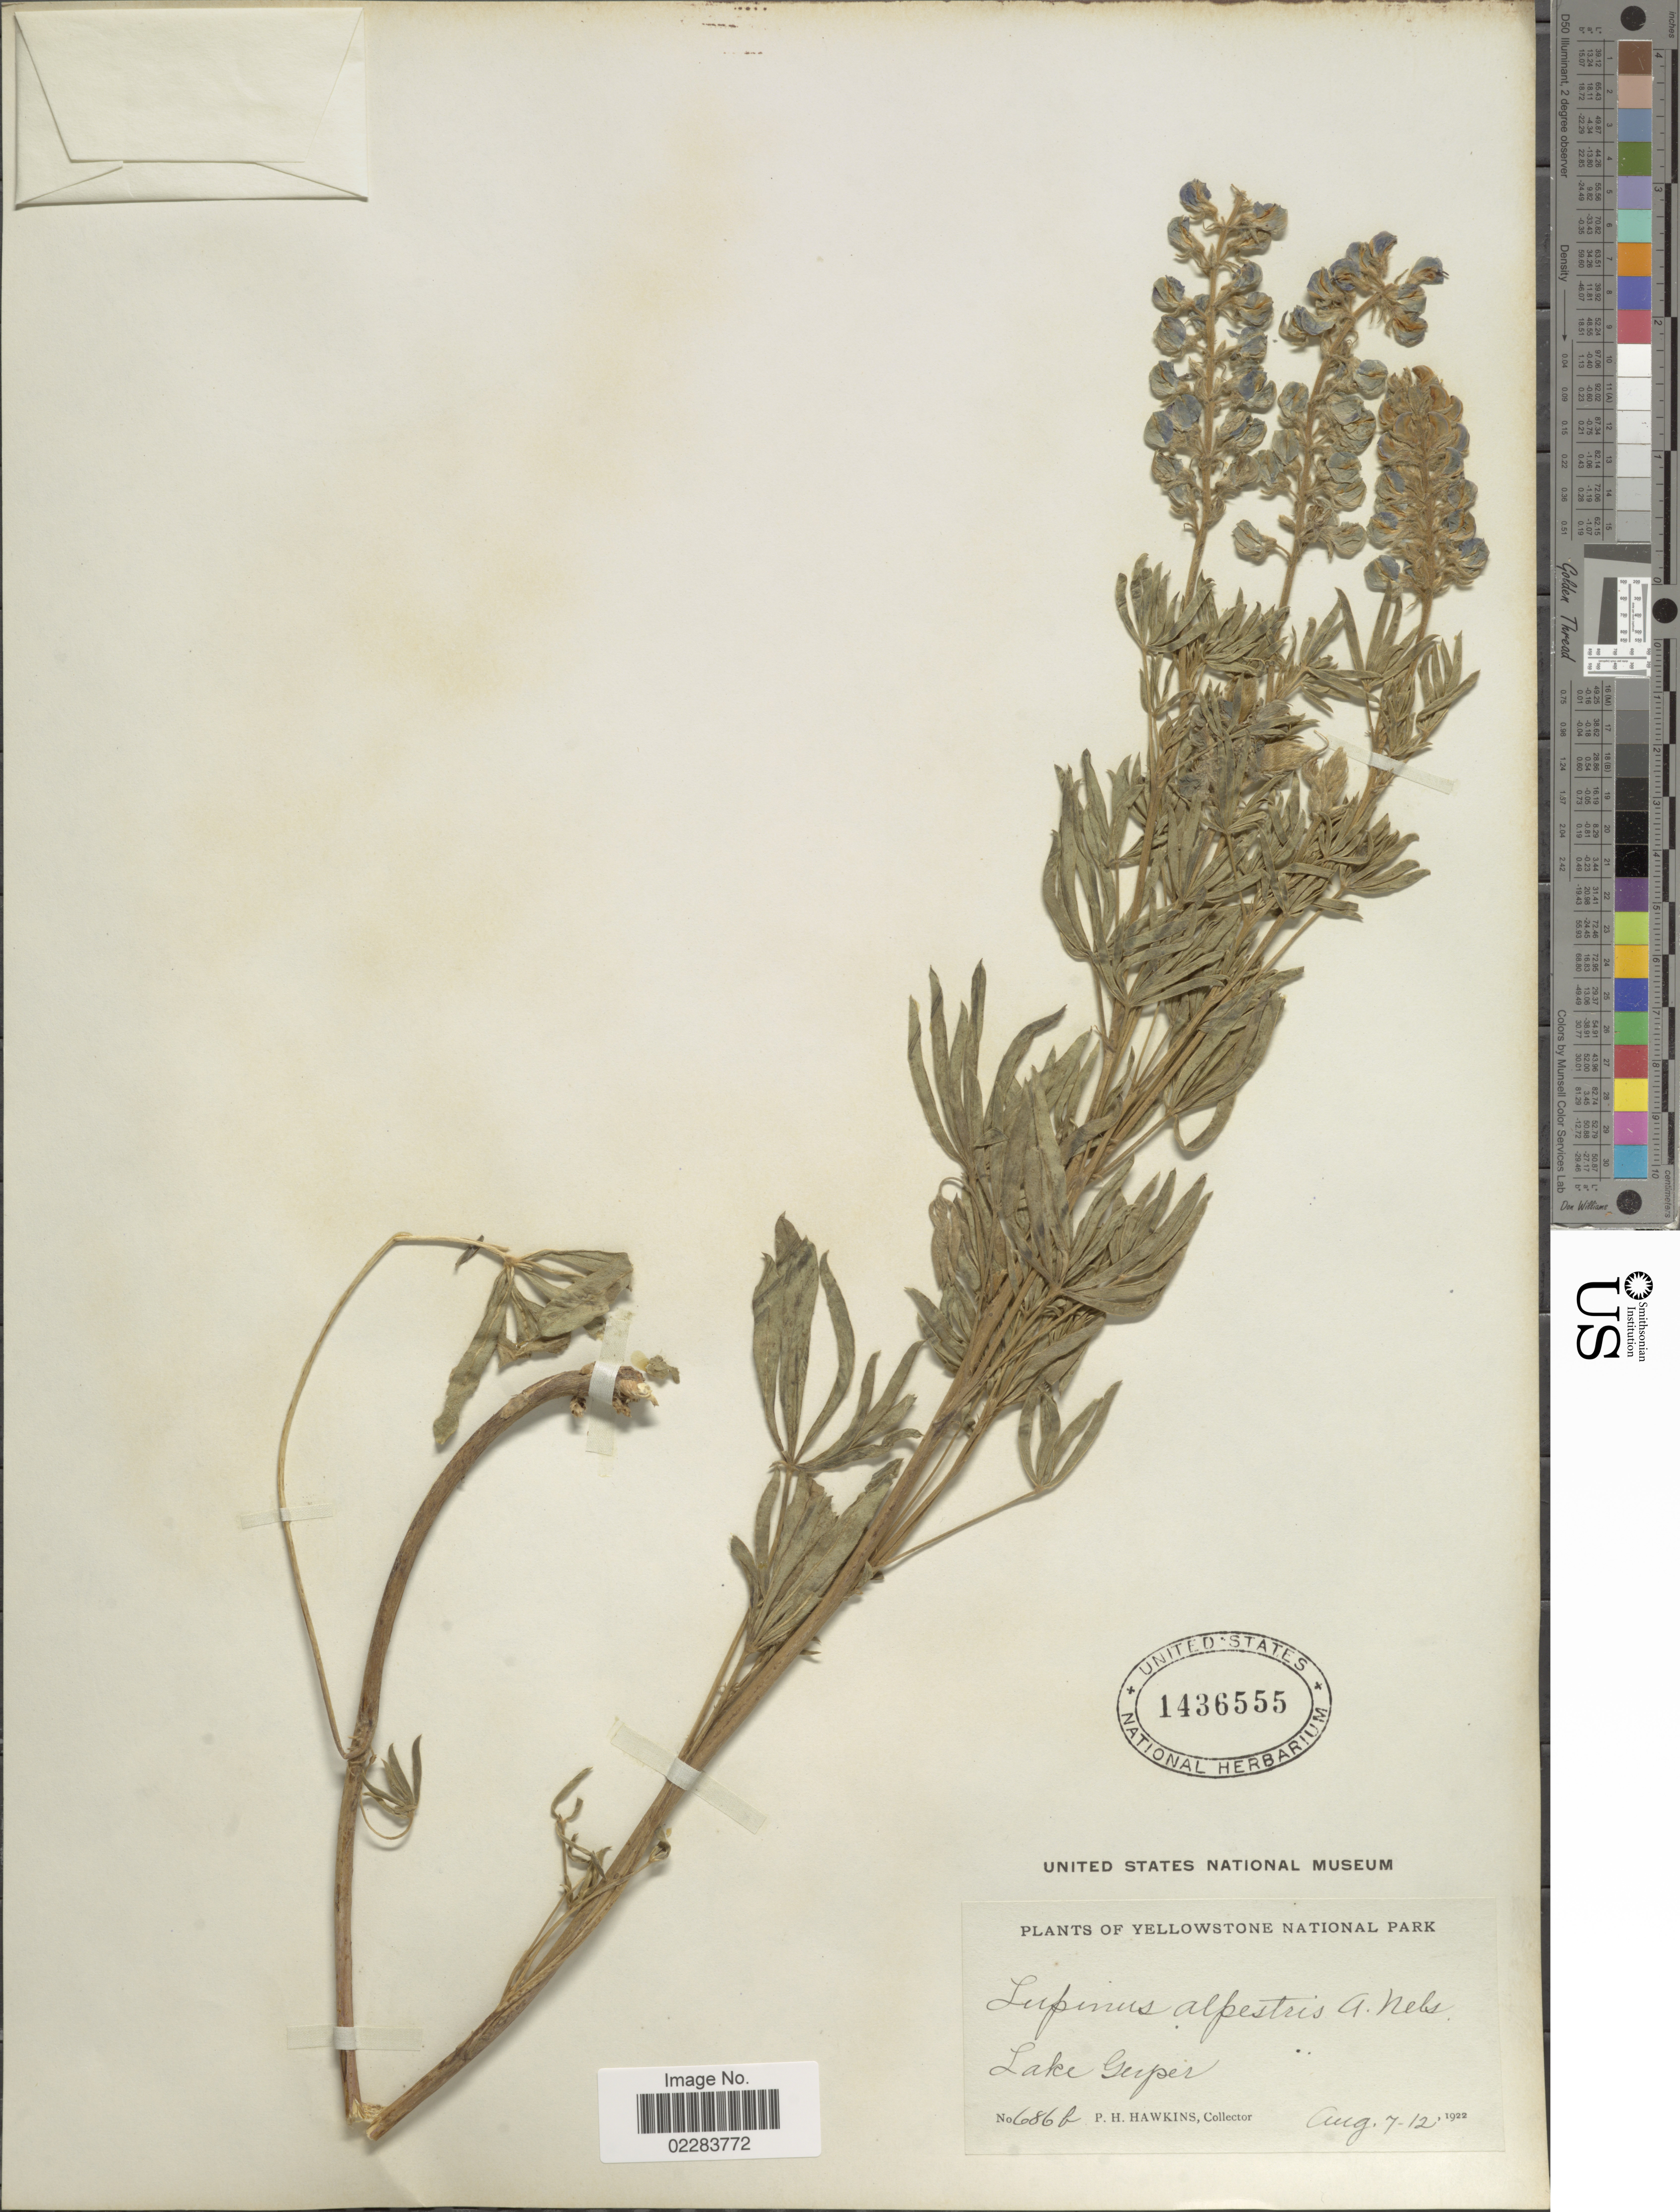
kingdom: Plantae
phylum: Tracheophyta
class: Magnoliopsida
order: Fabales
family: Fabaceae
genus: Lupinus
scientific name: Lupinus alpestris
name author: A. Nelson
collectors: P. Hawkins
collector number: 6868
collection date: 1922-08-07/1922-08-12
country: United States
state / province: Wyoming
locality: Yellowstone National Park. Lake Geyser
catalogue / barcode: US 1436555